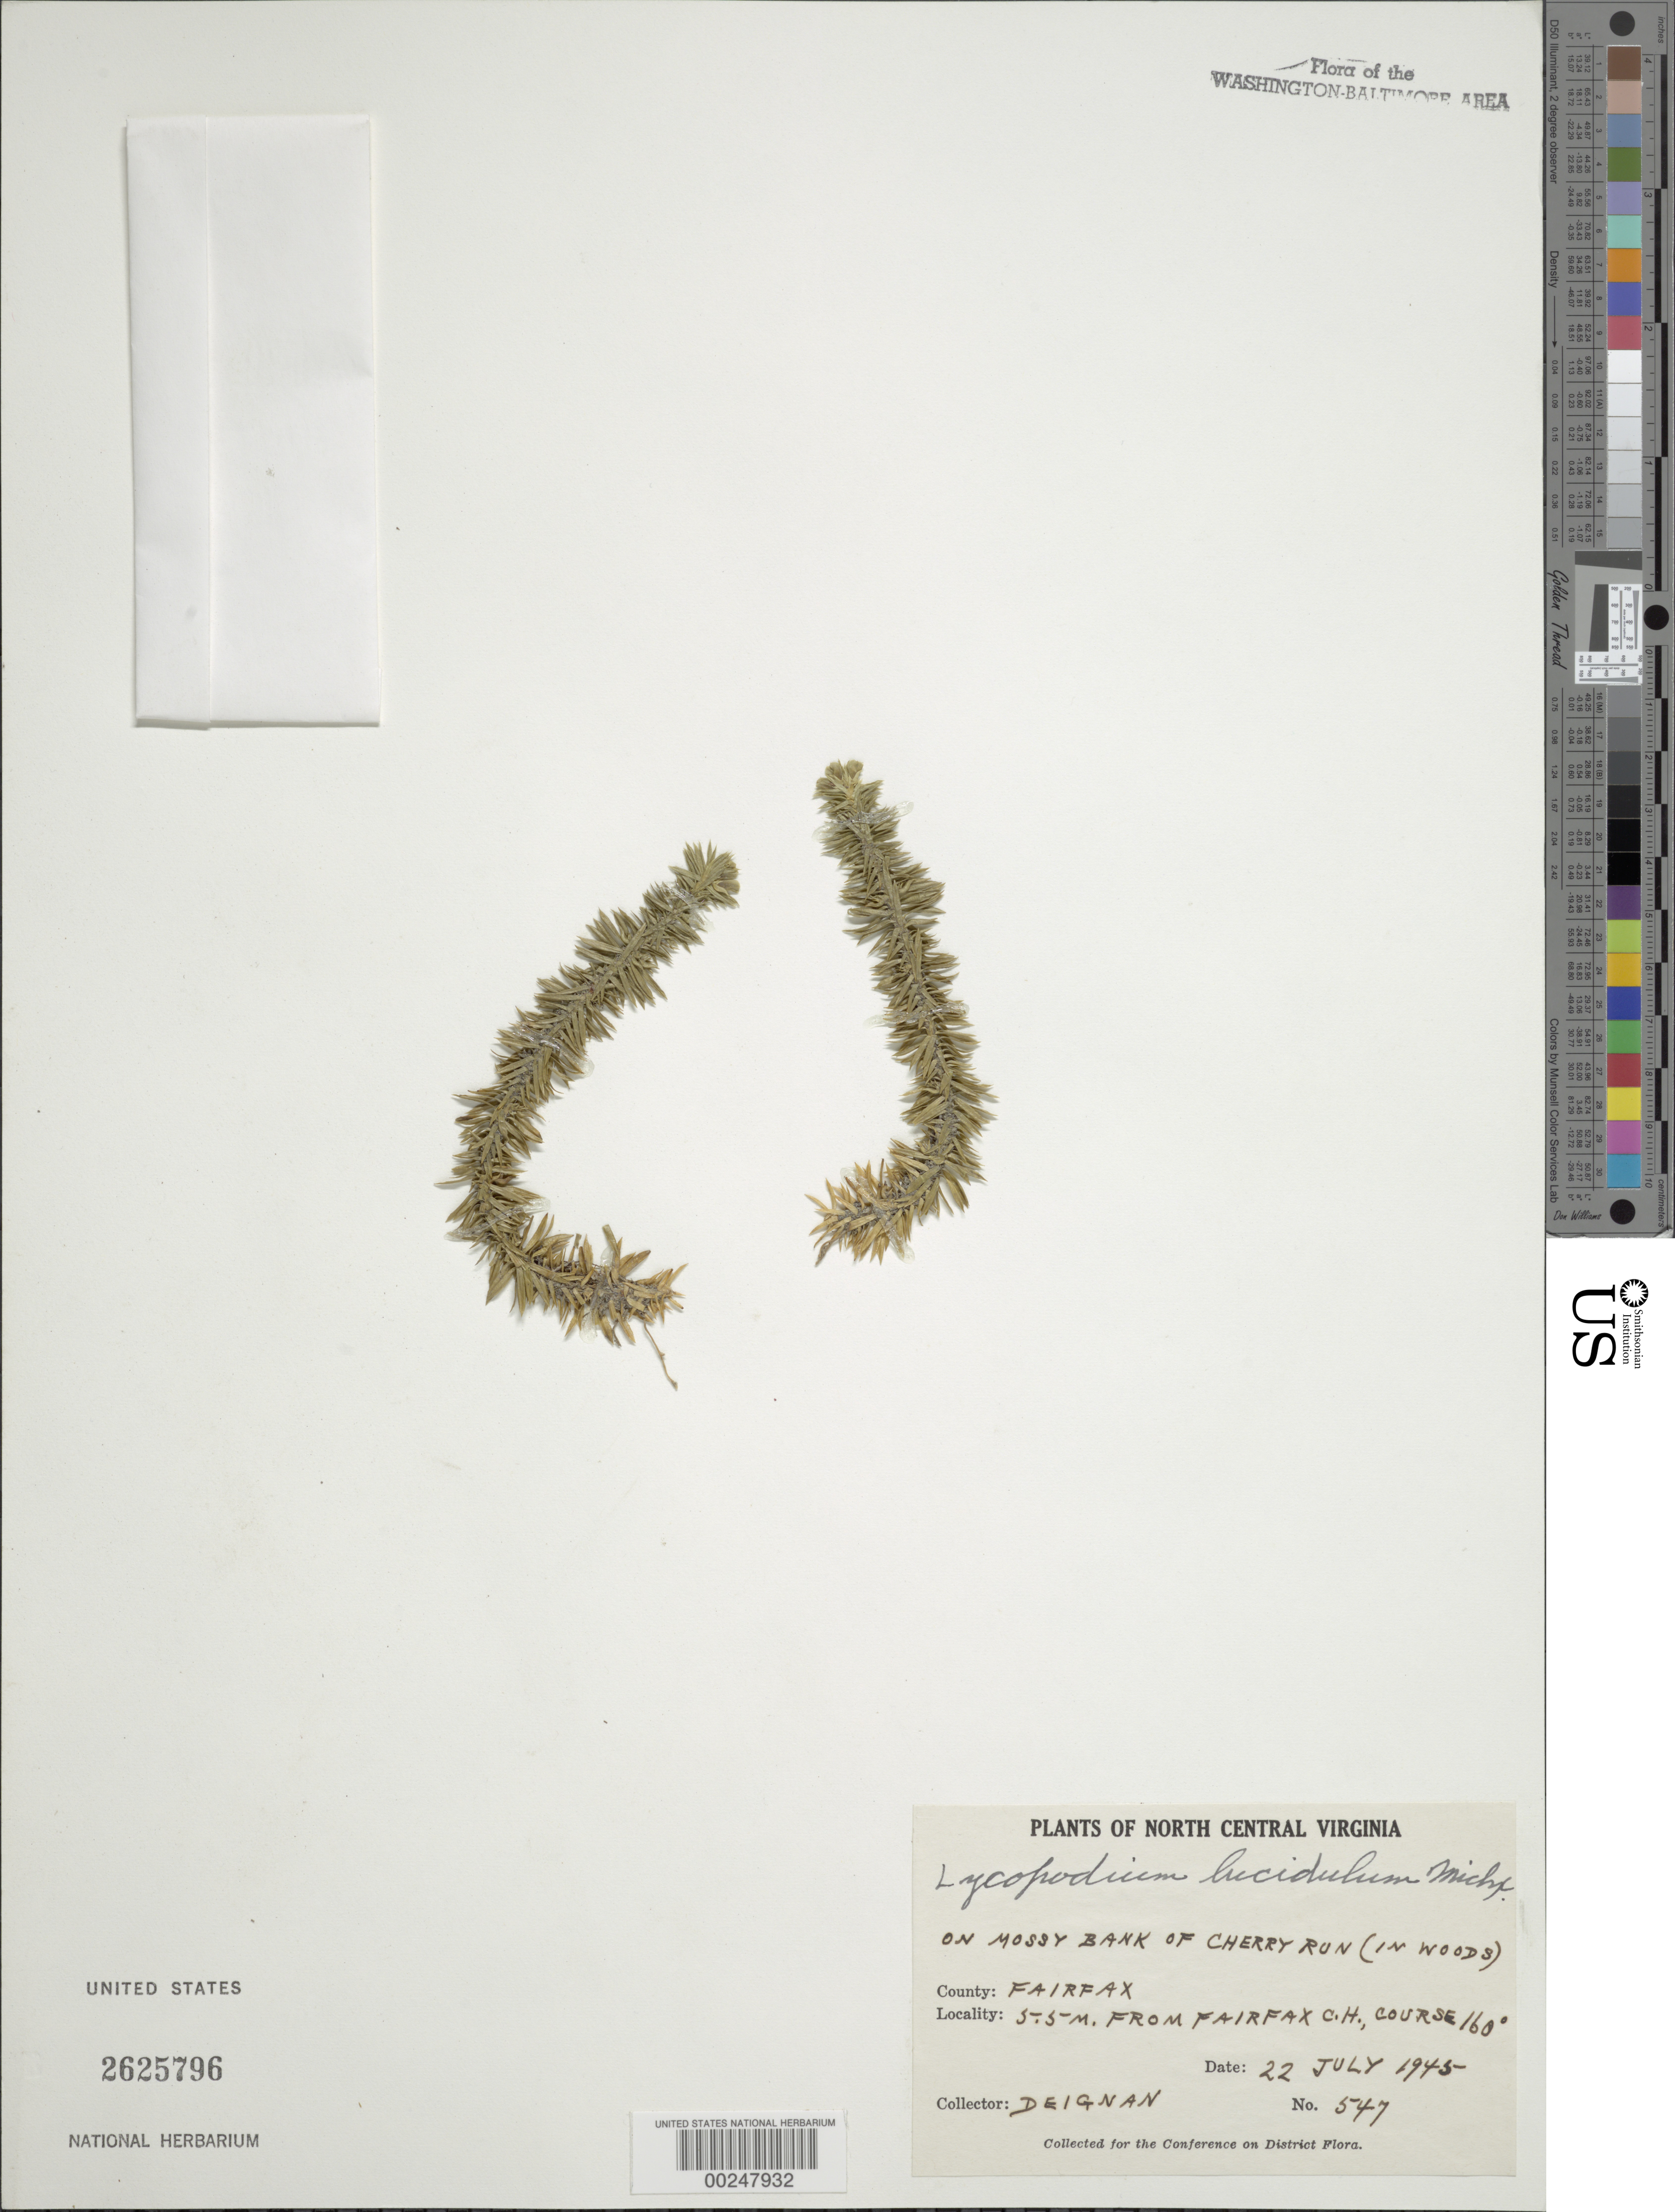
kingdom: Plantae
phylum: Tracheophyta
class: Lycopodiopsida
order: Lycopodiales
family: Lycopodiaceae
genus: Huperzia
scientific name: Huperzia lucidula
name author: (Michx.) Trevis.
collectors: H. Deignan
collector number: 547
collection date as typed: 22 Jul 1945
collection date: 1945-07-22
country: United States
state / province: Virginia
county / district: Fairfax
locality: Cherry Run, 5.5 mi from Fairfax Court House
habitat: In woods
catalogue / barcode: US 2625796